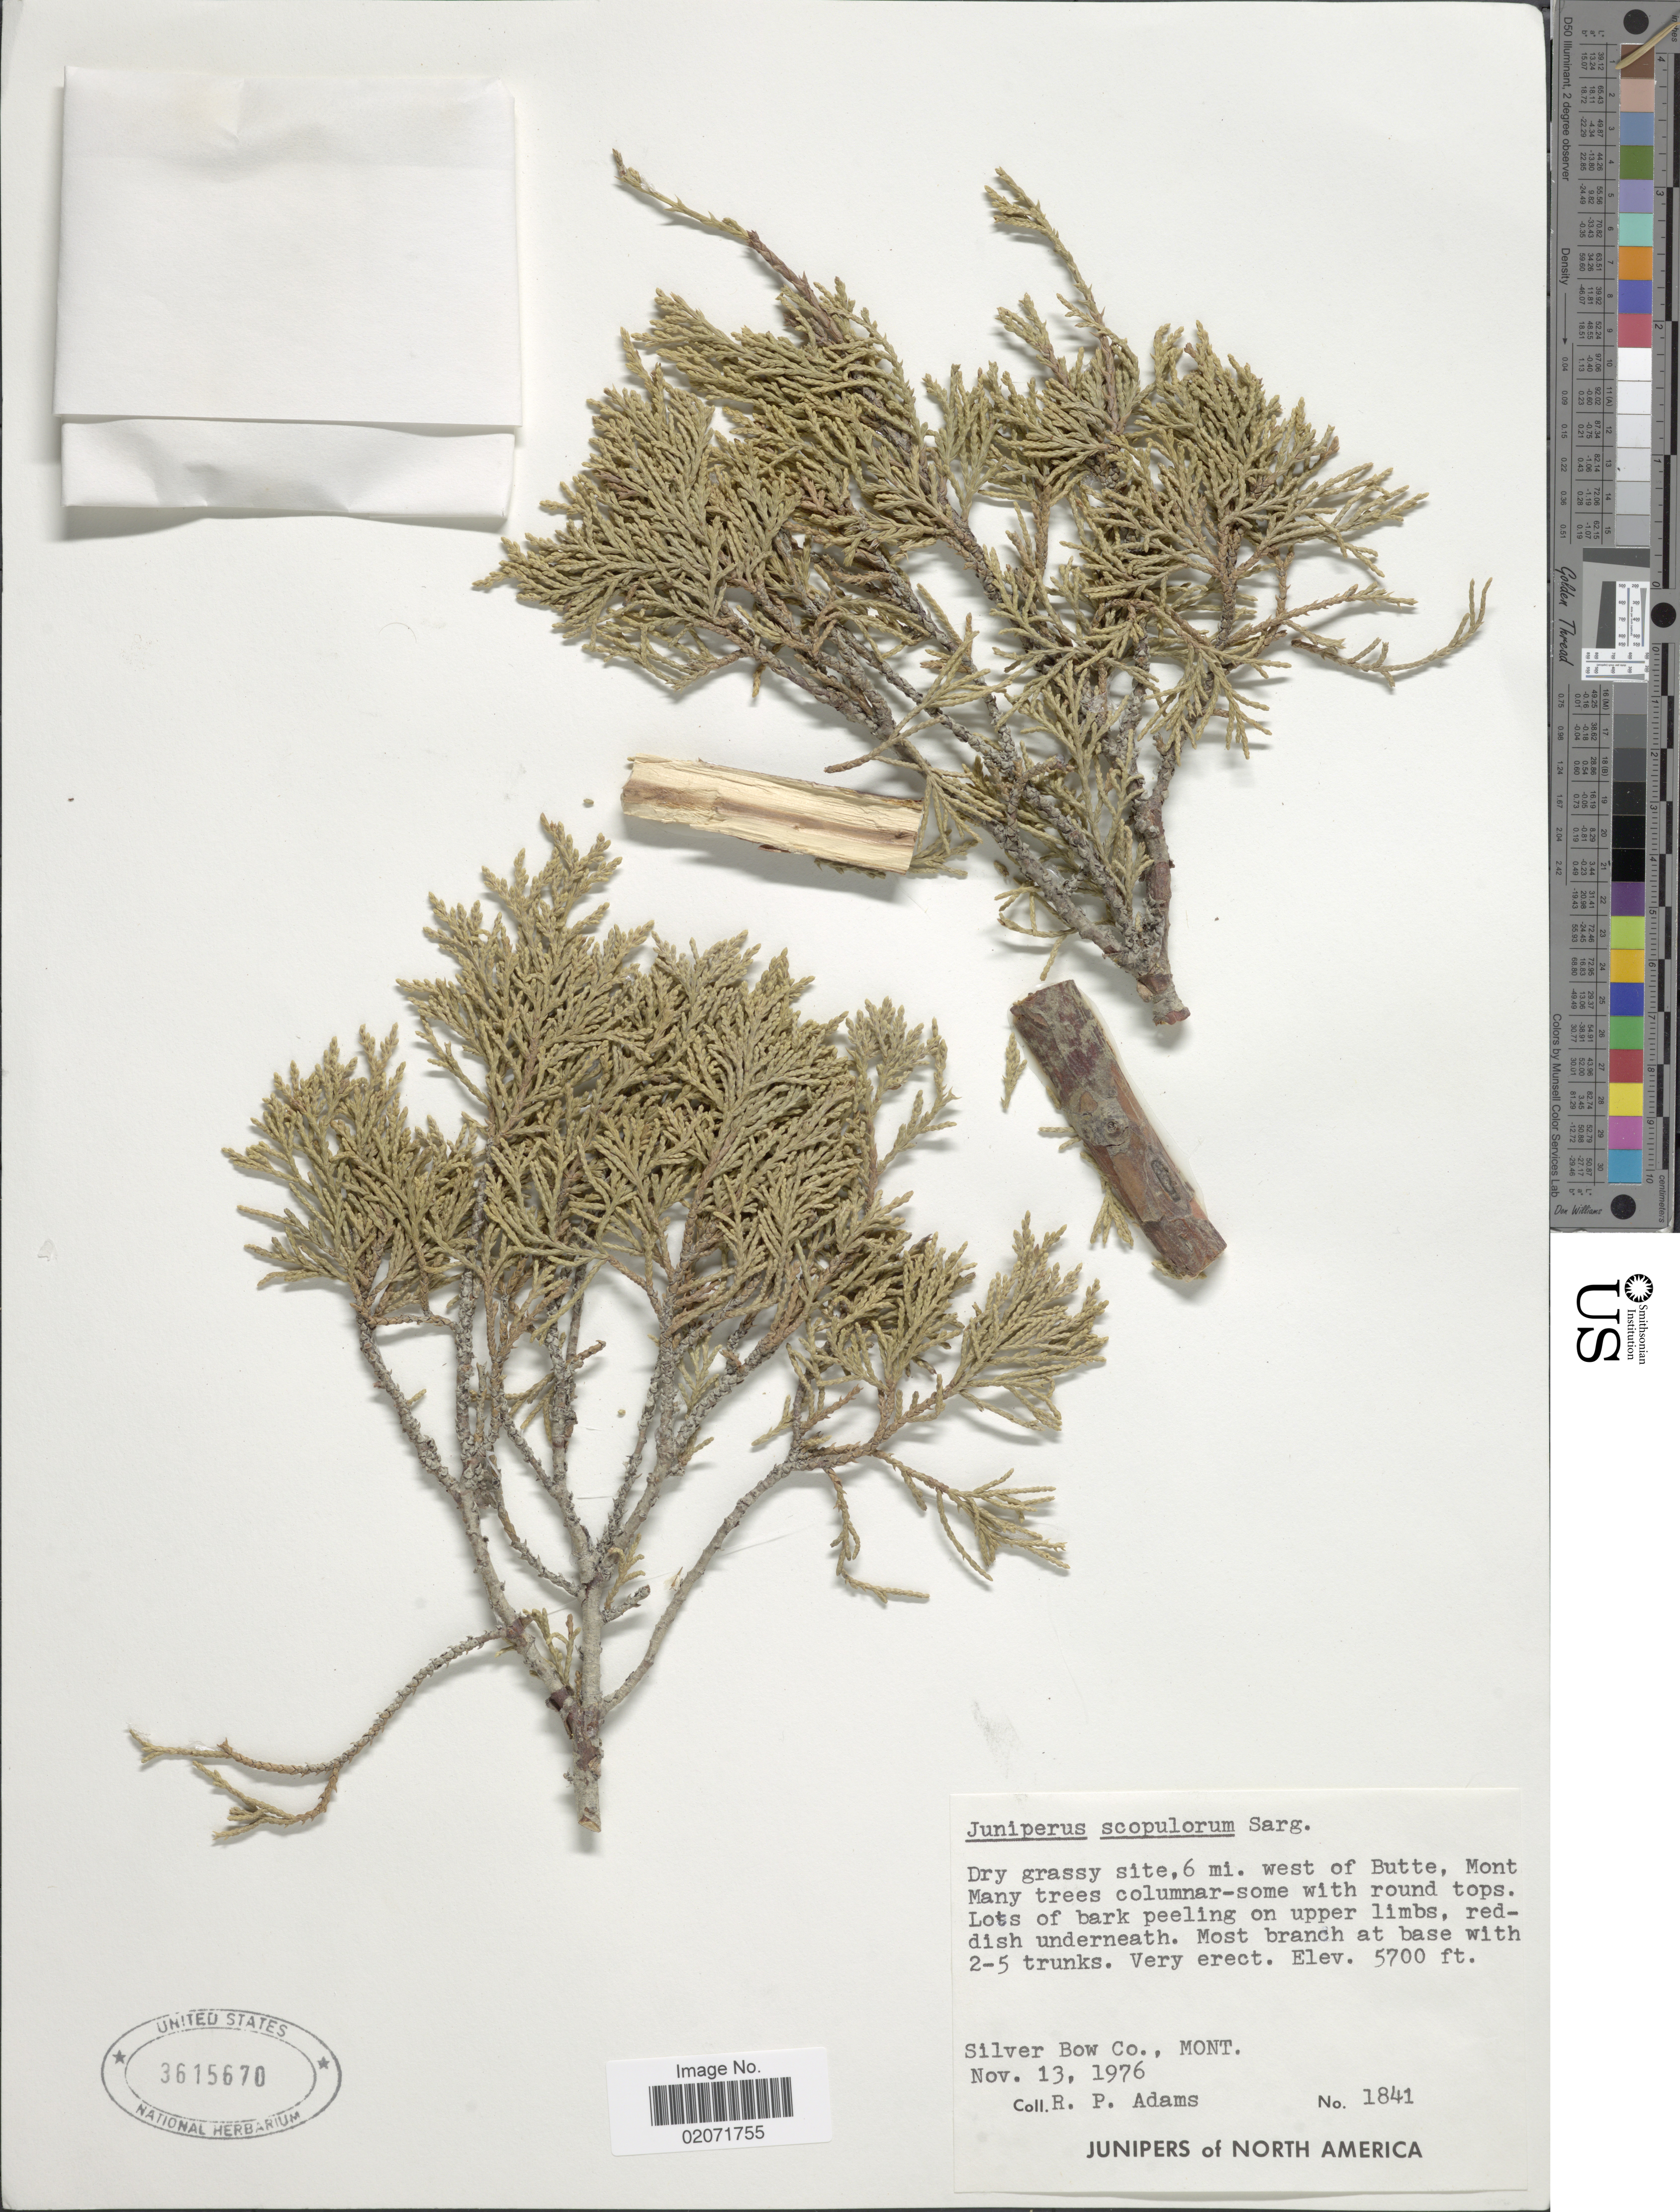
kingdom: Plantae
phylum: Tracheophyta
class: Pinopsida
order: Pinales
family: Cupressaceae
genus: Juniperus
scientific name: Juniperus scopulorum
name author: Sarg.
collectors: R. P. Adams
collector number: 1841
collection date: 1976-11-13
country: United States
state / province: Montana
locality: Silver Bow Co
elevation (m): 1737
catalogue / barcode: US 3615670